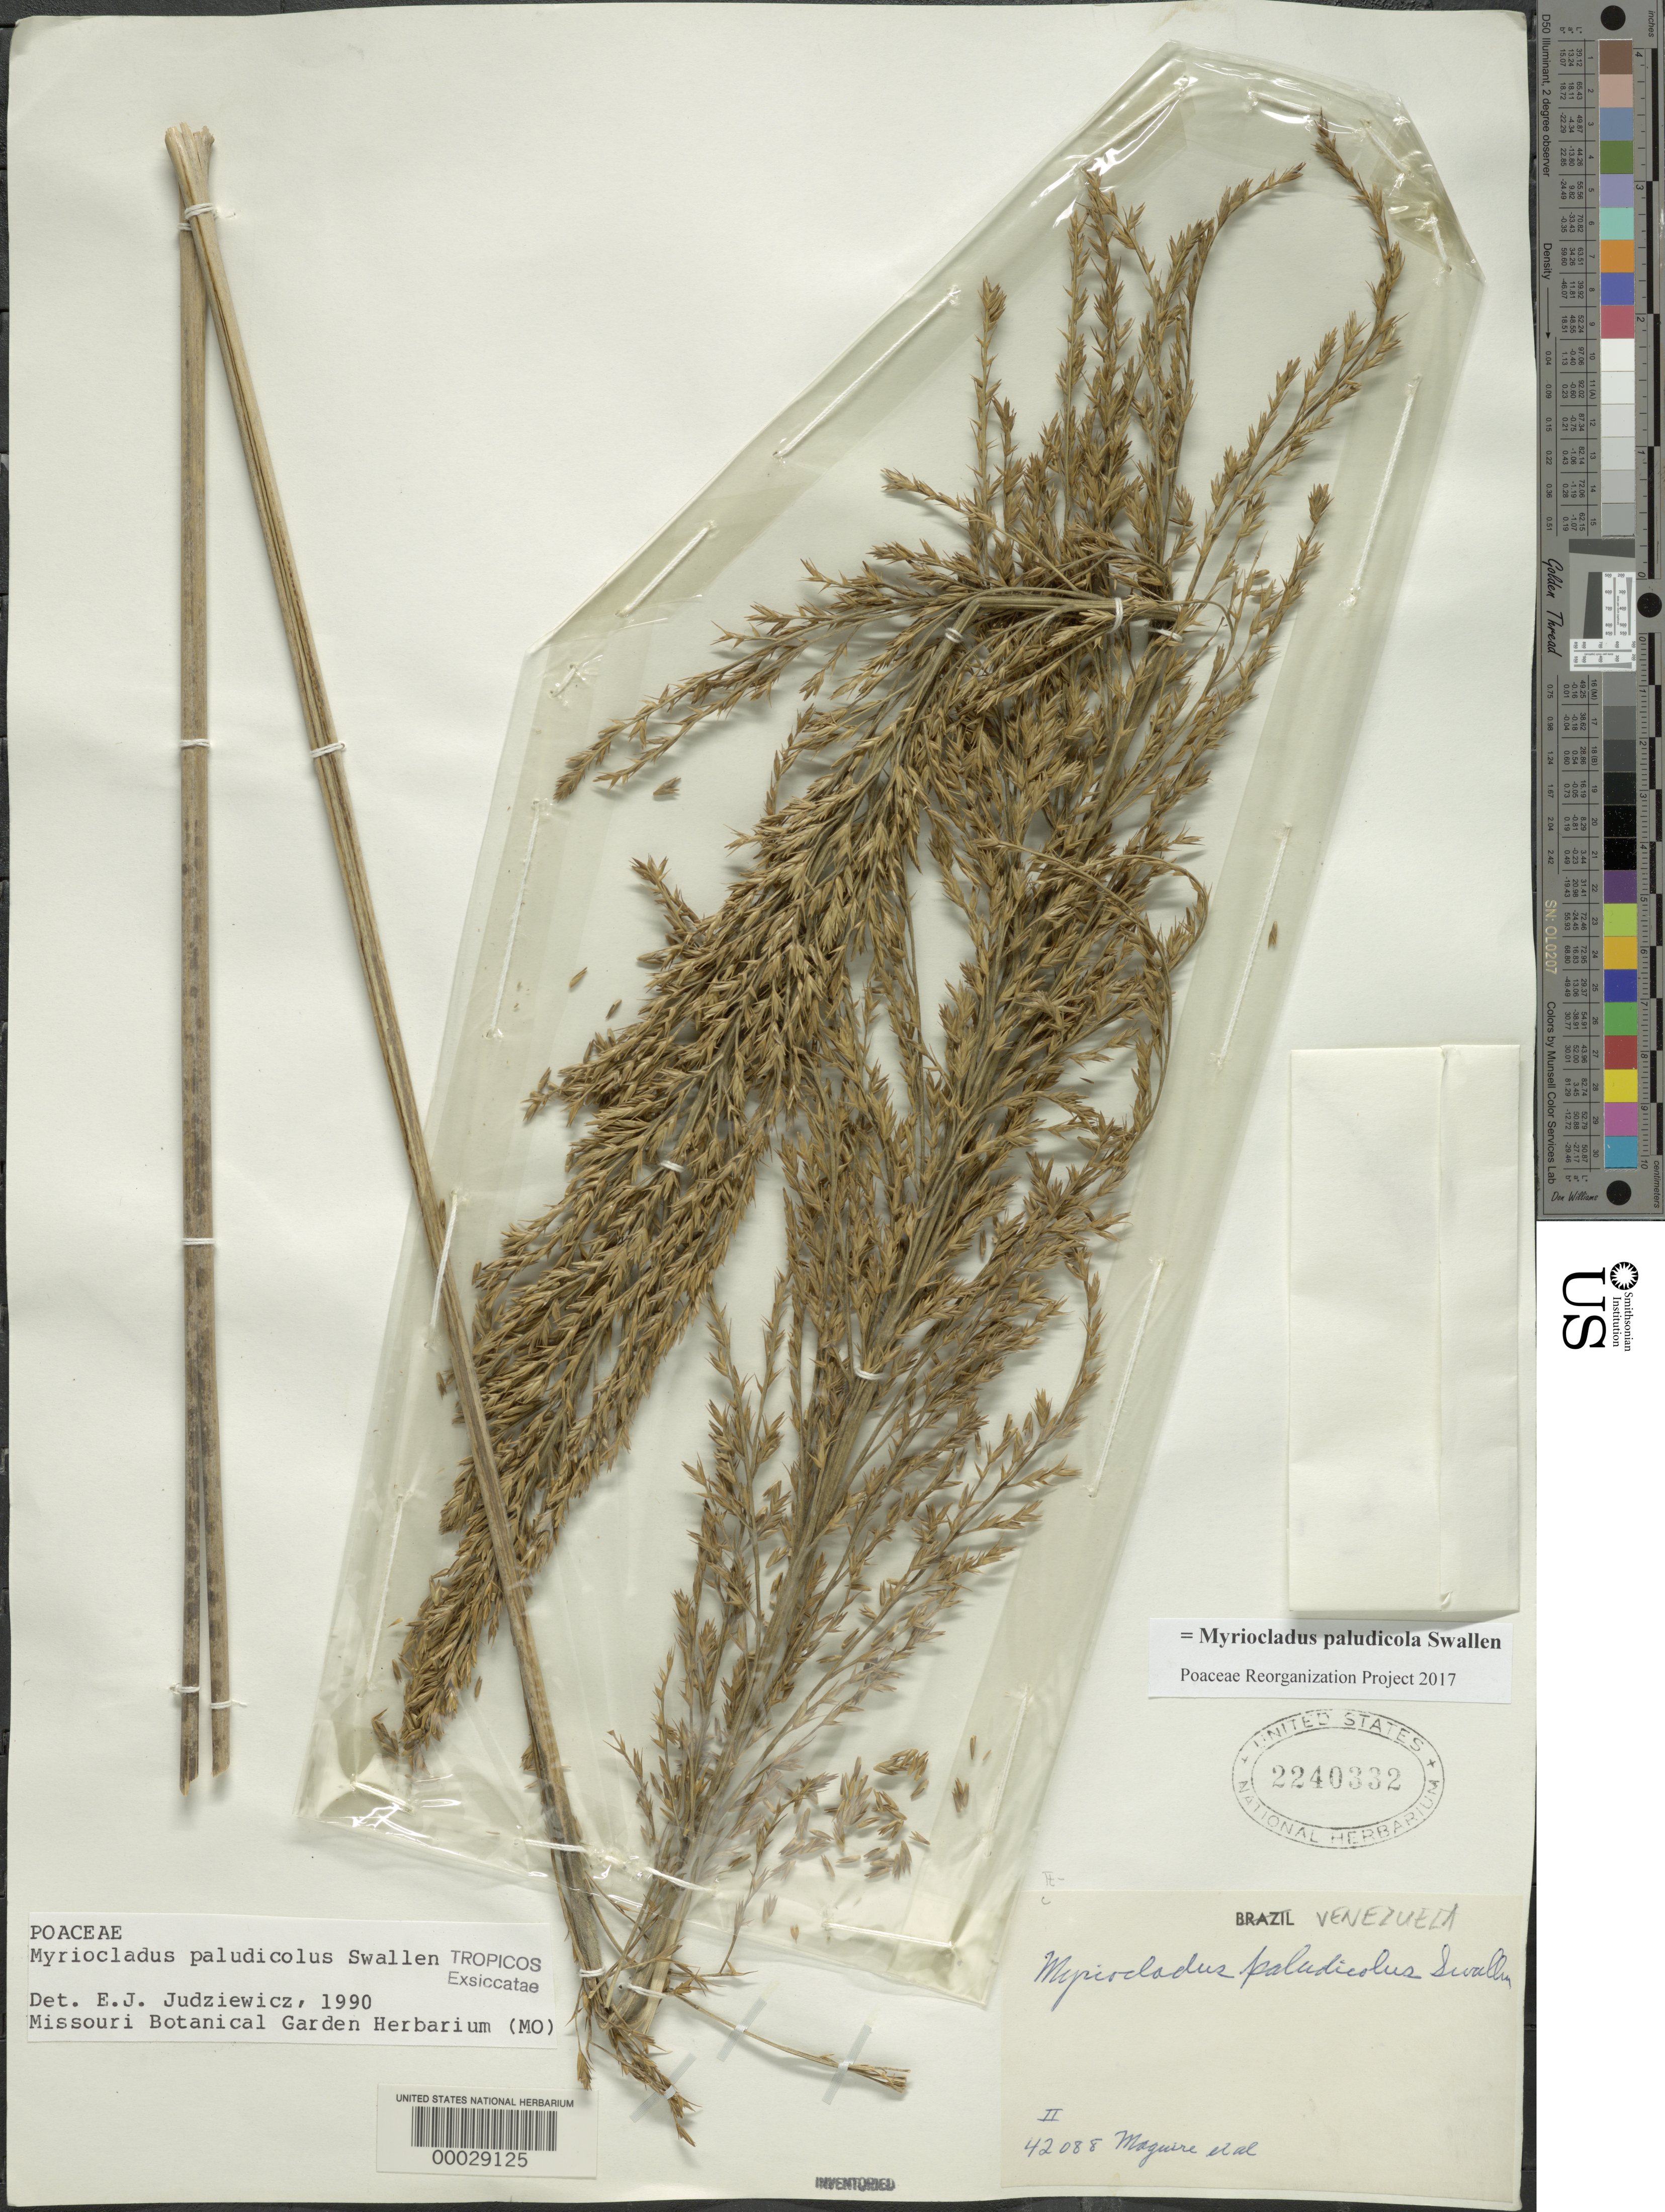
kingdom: Plantae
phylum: Tracheophyta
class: Liliopsida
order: Poales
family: Poaceae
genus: Myriocladus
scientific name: Myriocladus paludicola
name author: Swallen in Maguire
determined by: Judziewicz, E. J.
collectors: B. Maguire, J. J. Wurdack & C. K. Maguire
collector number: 42088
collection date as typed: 19 Nov 1957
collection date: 1957-11-19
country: Venezuela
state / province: Amazonas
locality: Cerro de la neblina, rio yatua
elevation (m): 1800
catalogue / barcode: US 2240332